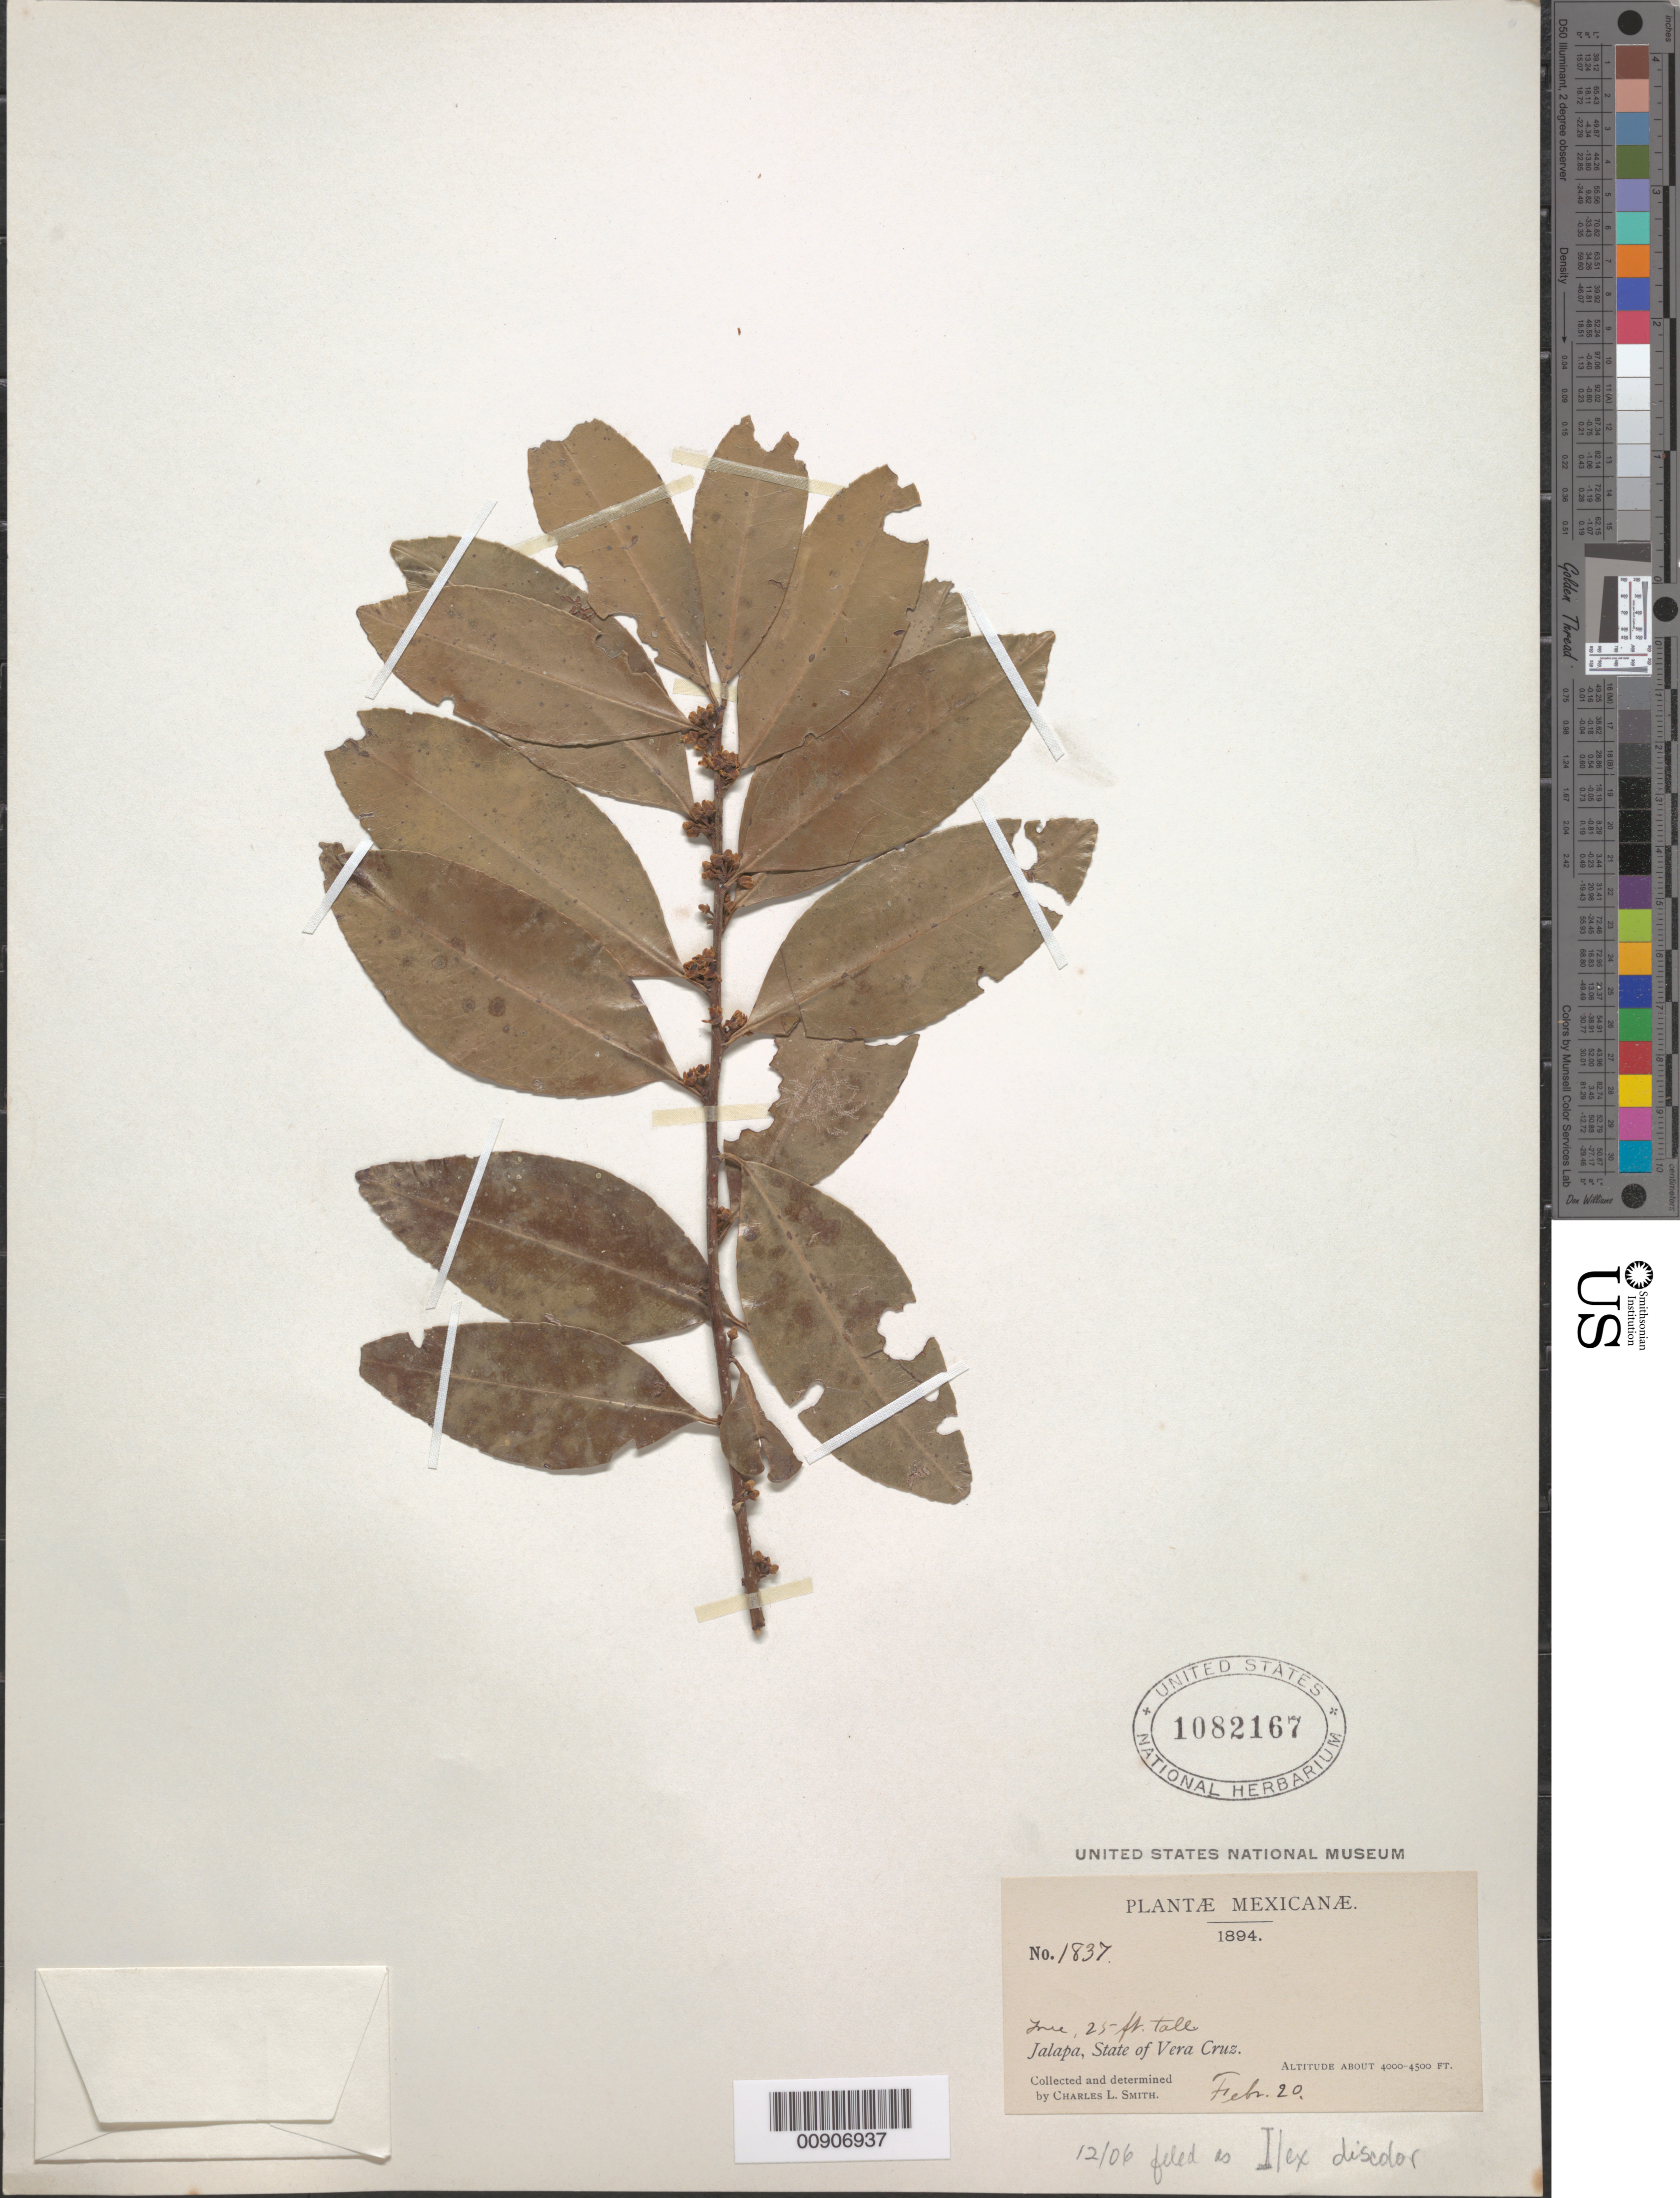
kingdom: Plantae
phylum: Tracheophyta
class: Magnoliopsida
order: Aquifoliales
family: Aquifoliaceae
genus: Ilex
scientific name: Ilex discolor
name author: Hemsl.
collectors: C. L. Smith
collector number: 1837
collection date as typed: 20 Feb 1894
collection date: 1894-02-20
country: Mexico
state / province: Veracruz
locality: Jalapa, State of Veracruz.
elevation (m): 1219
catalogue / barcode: US 1082167